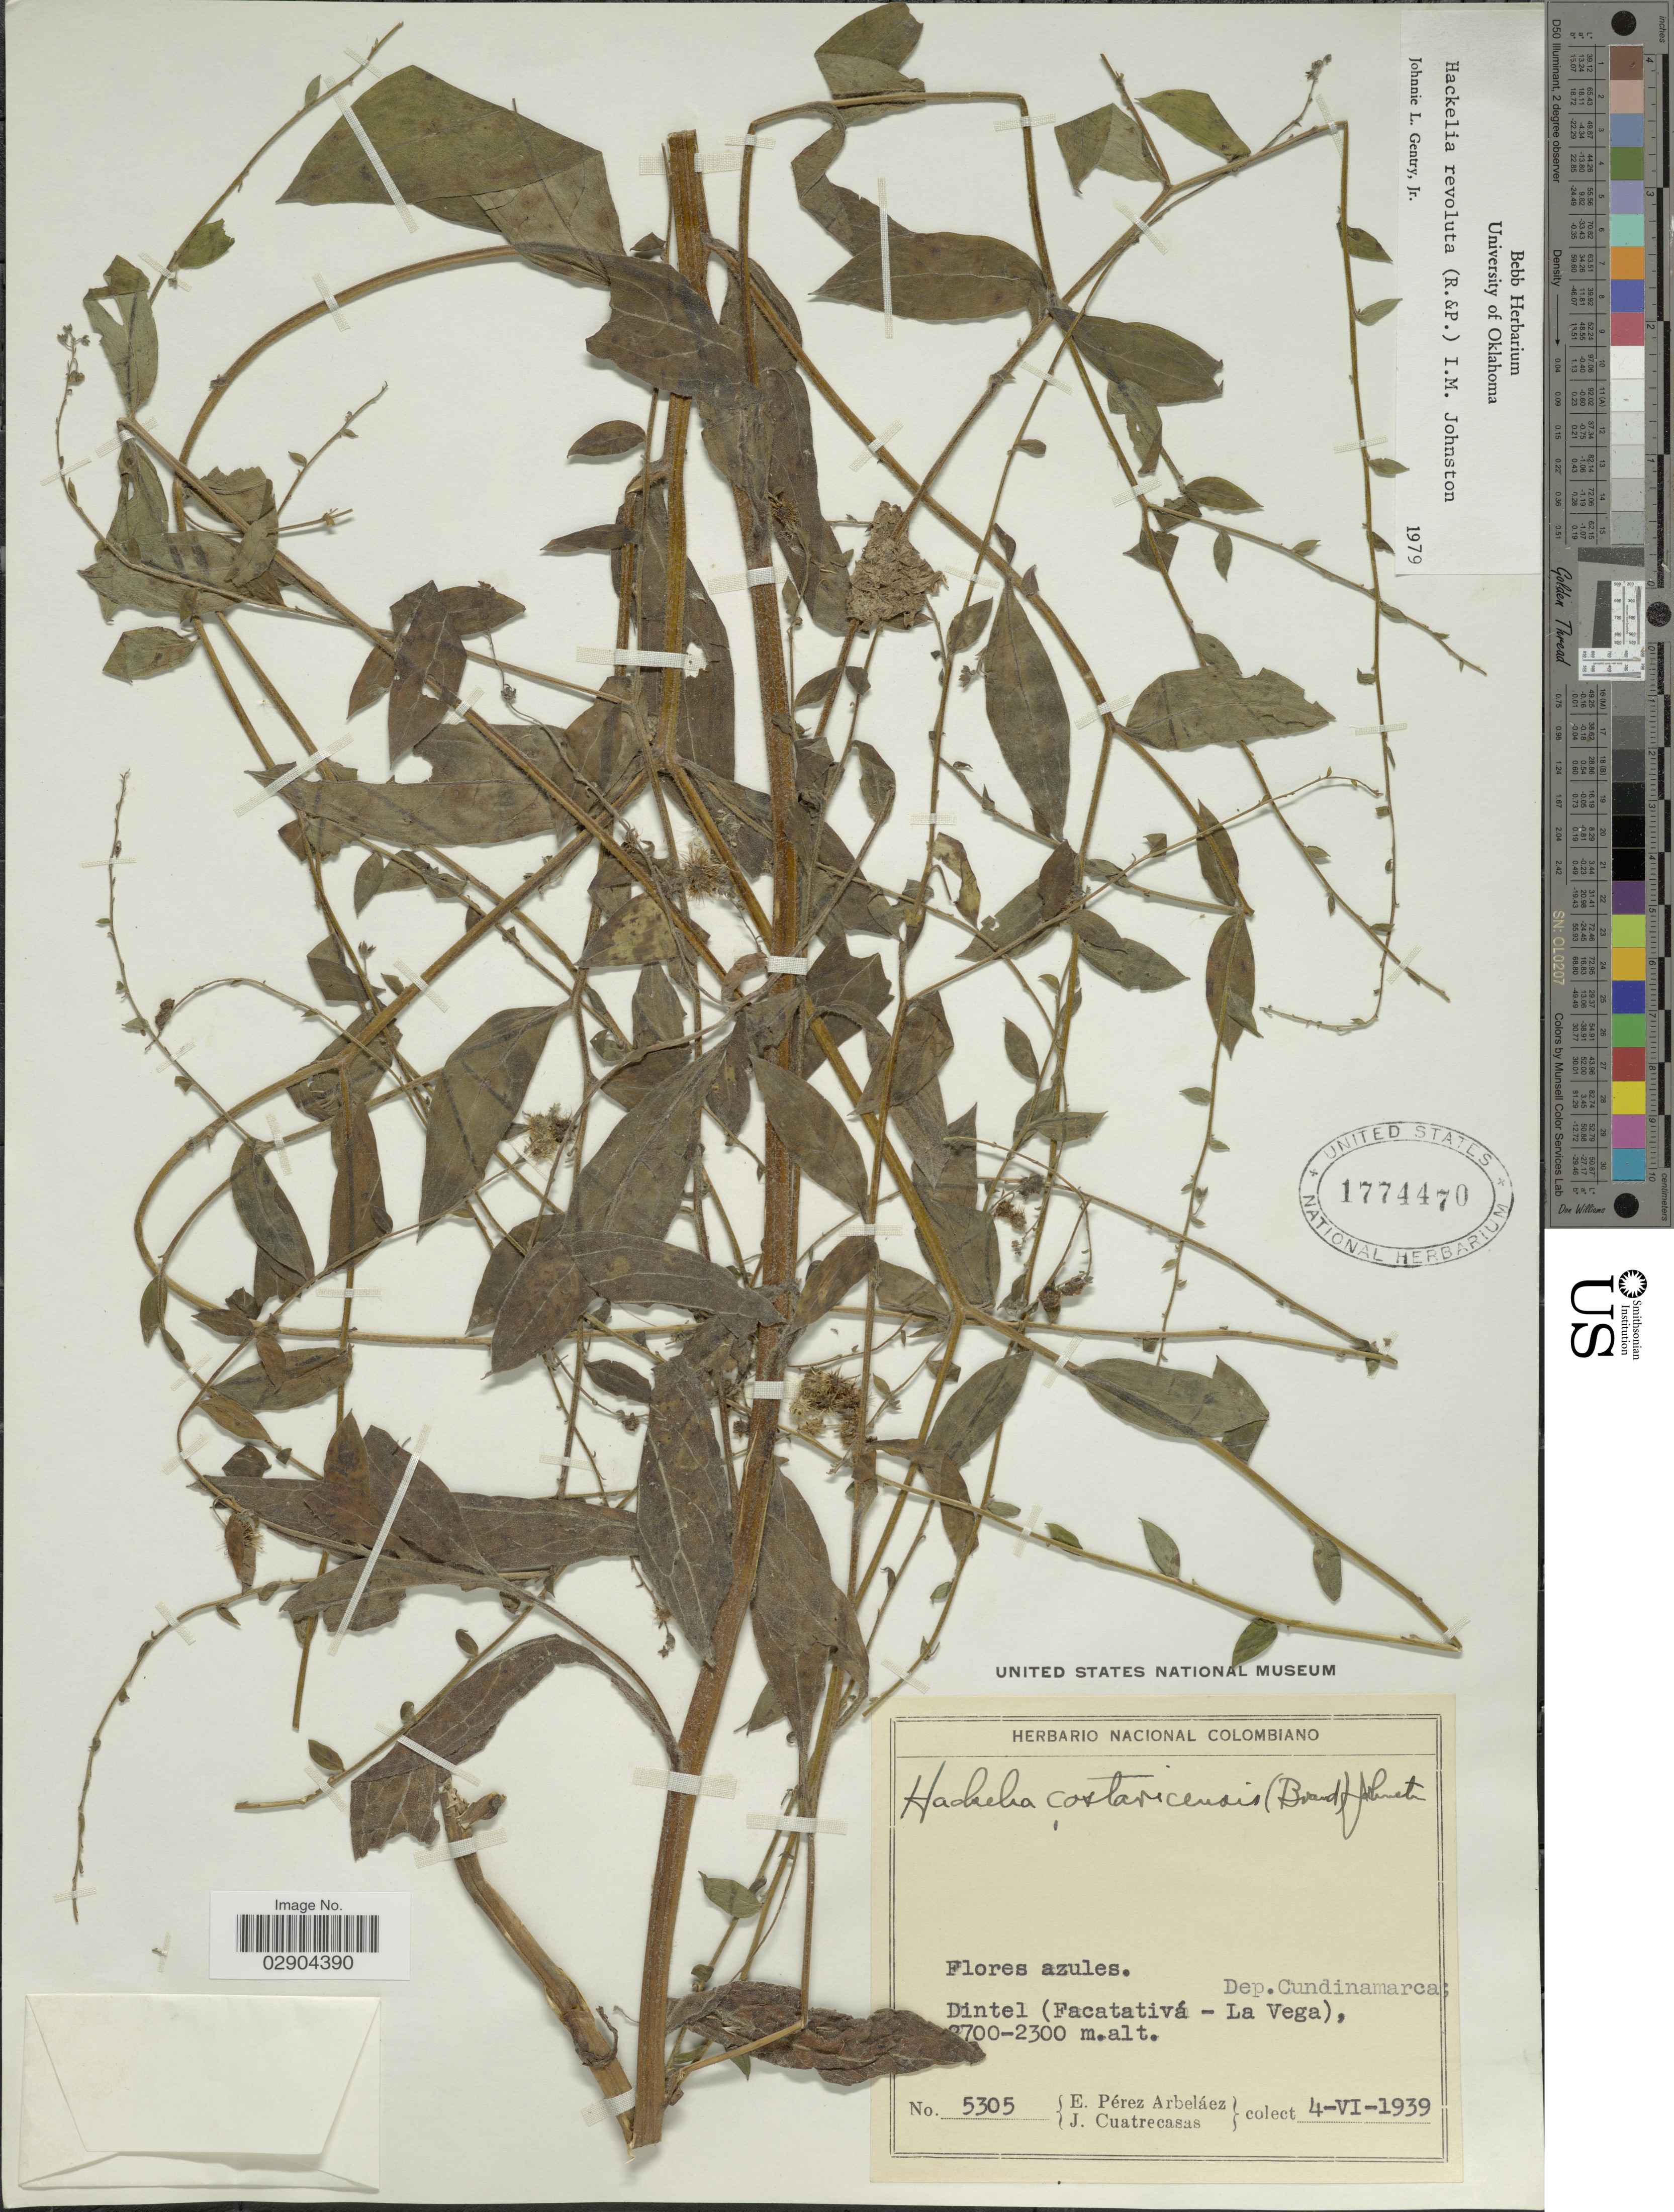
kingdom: Plantae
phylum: Tracheophyta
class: Magnoliopsida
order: Boraginales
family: Boraginaceae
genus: Hackelia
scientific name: Hackelia revoluta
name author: (Ruiz & Pav.) I.M. Johnst.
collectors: E. Pérez Arbeláez & J. Cuatrecasas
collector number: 5305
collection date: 1939-06-04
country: Colombia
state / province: Cundinamarca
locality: Dep. Cundinamarca. Dintel (Facatativá- La Vega).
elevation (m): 2300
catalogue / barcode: US 1774470